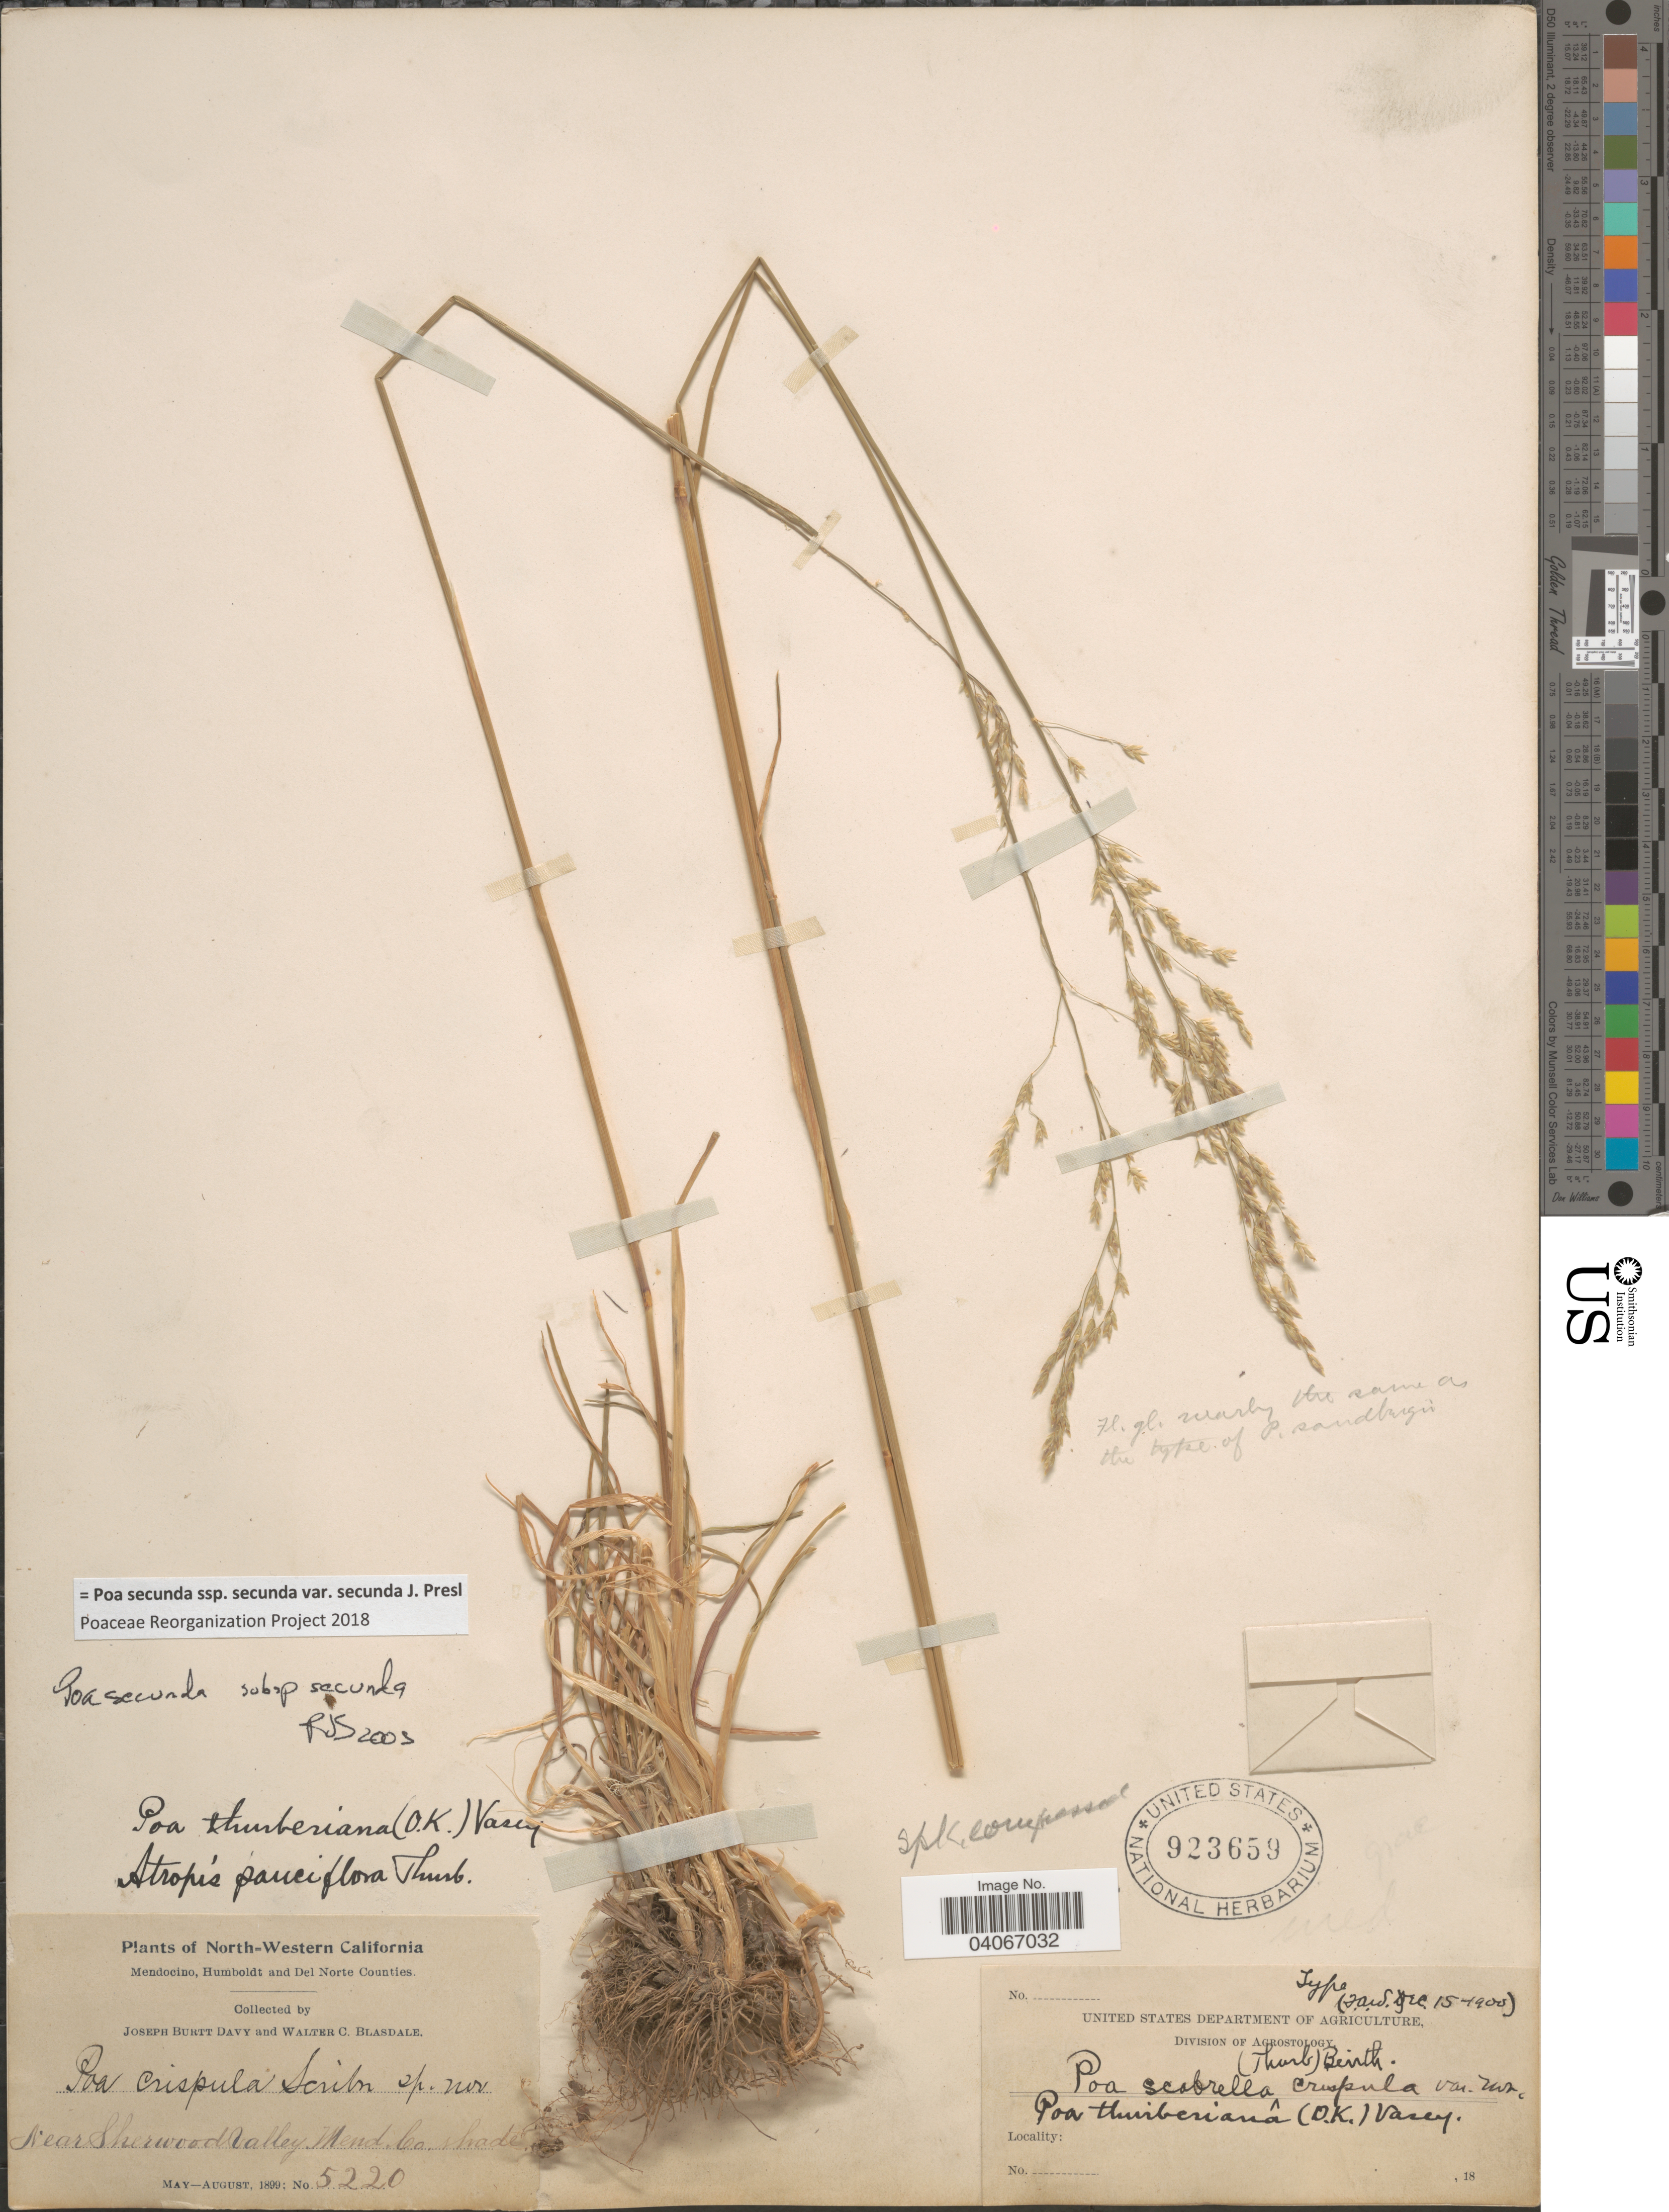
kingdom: Plantae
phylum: Tracheophyta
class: Liliopsida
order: Poales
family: Poaceae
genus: Poa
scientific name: Poa secunda subsp. secunda var. secunda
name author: J. Presl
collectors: J. Burtt Davy & W. Blasdale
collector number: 5220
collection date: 1899-05/1899-08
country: United States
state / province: California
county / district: Mendocino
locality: North-Western California. Mendocino, Humboldt and Del Norte Counties. Near Sherwood Valley. Mend. Co.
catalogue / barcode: US 923659